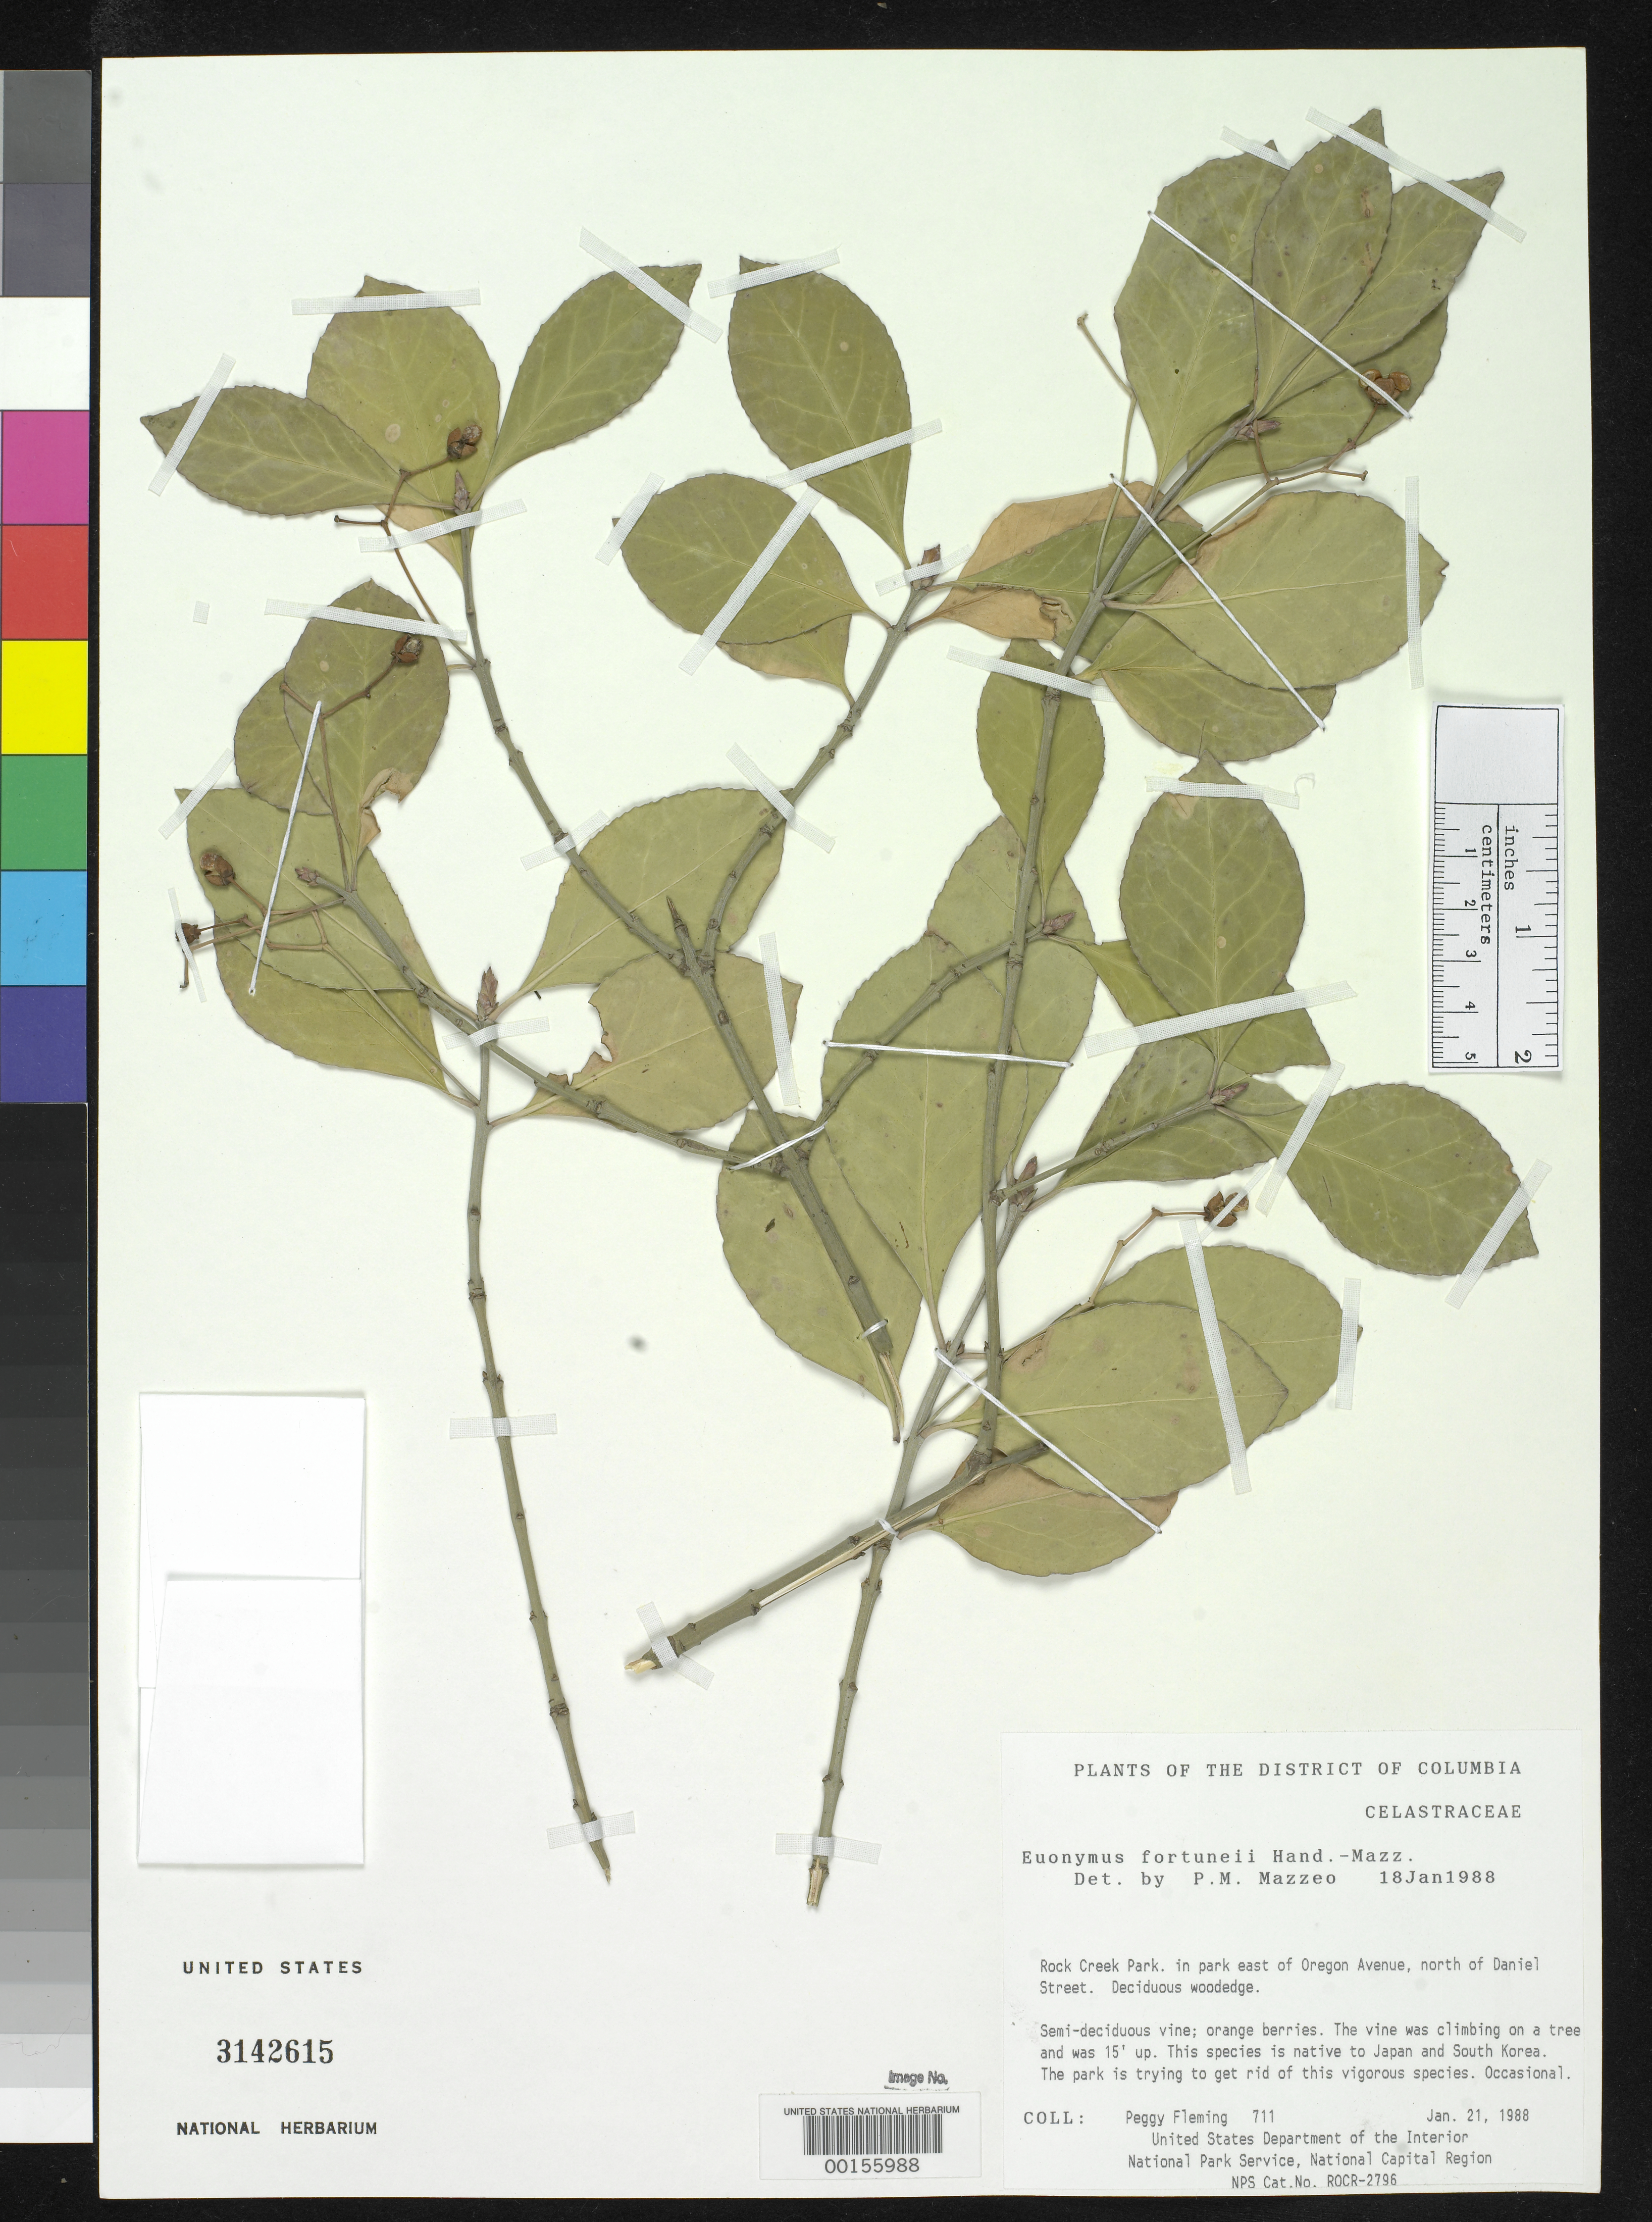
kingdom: Plantae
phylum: Tracheophyta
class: Magnoliopsida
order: Celastrales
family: Celastraceae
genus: Euonymus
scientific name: Euonymus fortunei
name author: (Turcz.) Hand.-Mazz.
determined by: Mazzeo, P. M.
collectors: P. Fleming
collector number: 711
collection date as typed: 21 Jan 1988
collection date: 1988-01-21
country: United States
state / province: District of Columbia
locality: E of Oregon Ave, N of Daniel St Rock Creek Park and Vicinity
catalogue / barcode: US 3142615